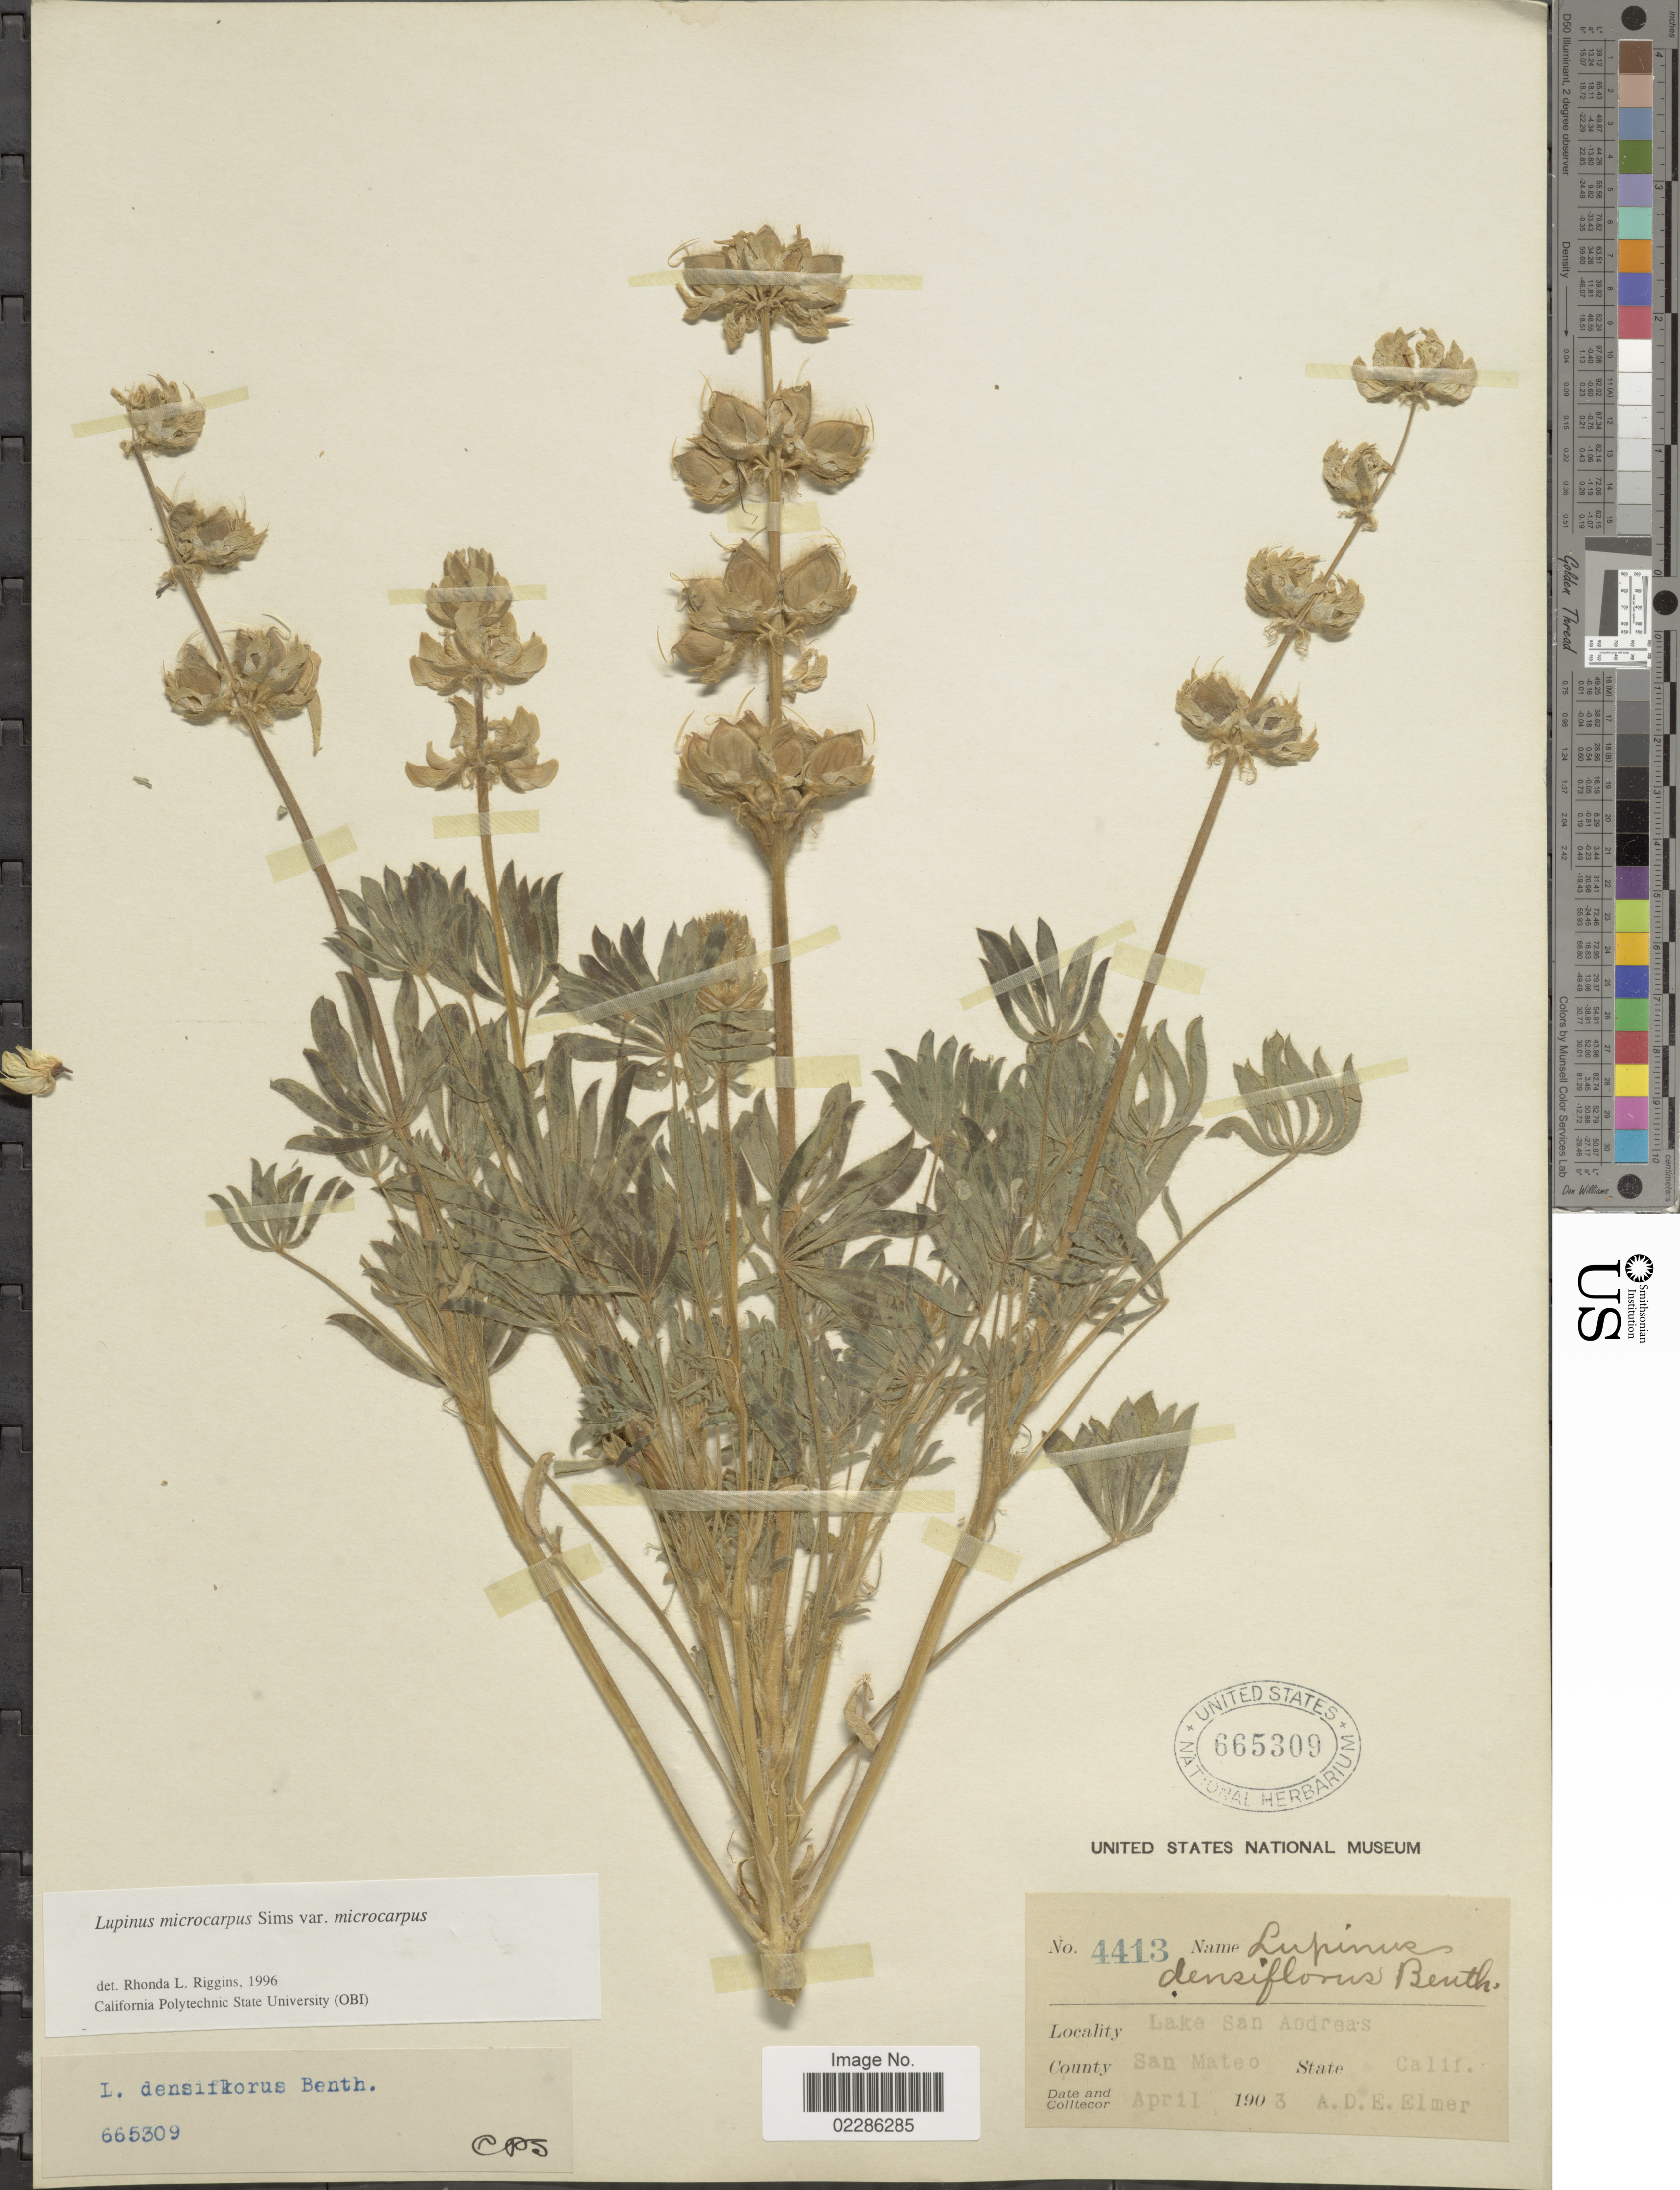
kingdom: Plantae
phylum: Tracheophyta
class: Magnoliopsida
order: Fabales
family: Fabaceae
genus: Lupinus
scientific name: Lupinus microcarpus var. microcarpus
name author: Sims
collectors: A. D. E. Elmer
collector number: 4413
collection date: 1903-04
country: United States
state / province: California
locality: Lake San Andreas, San Mateo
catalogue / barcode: US 665309